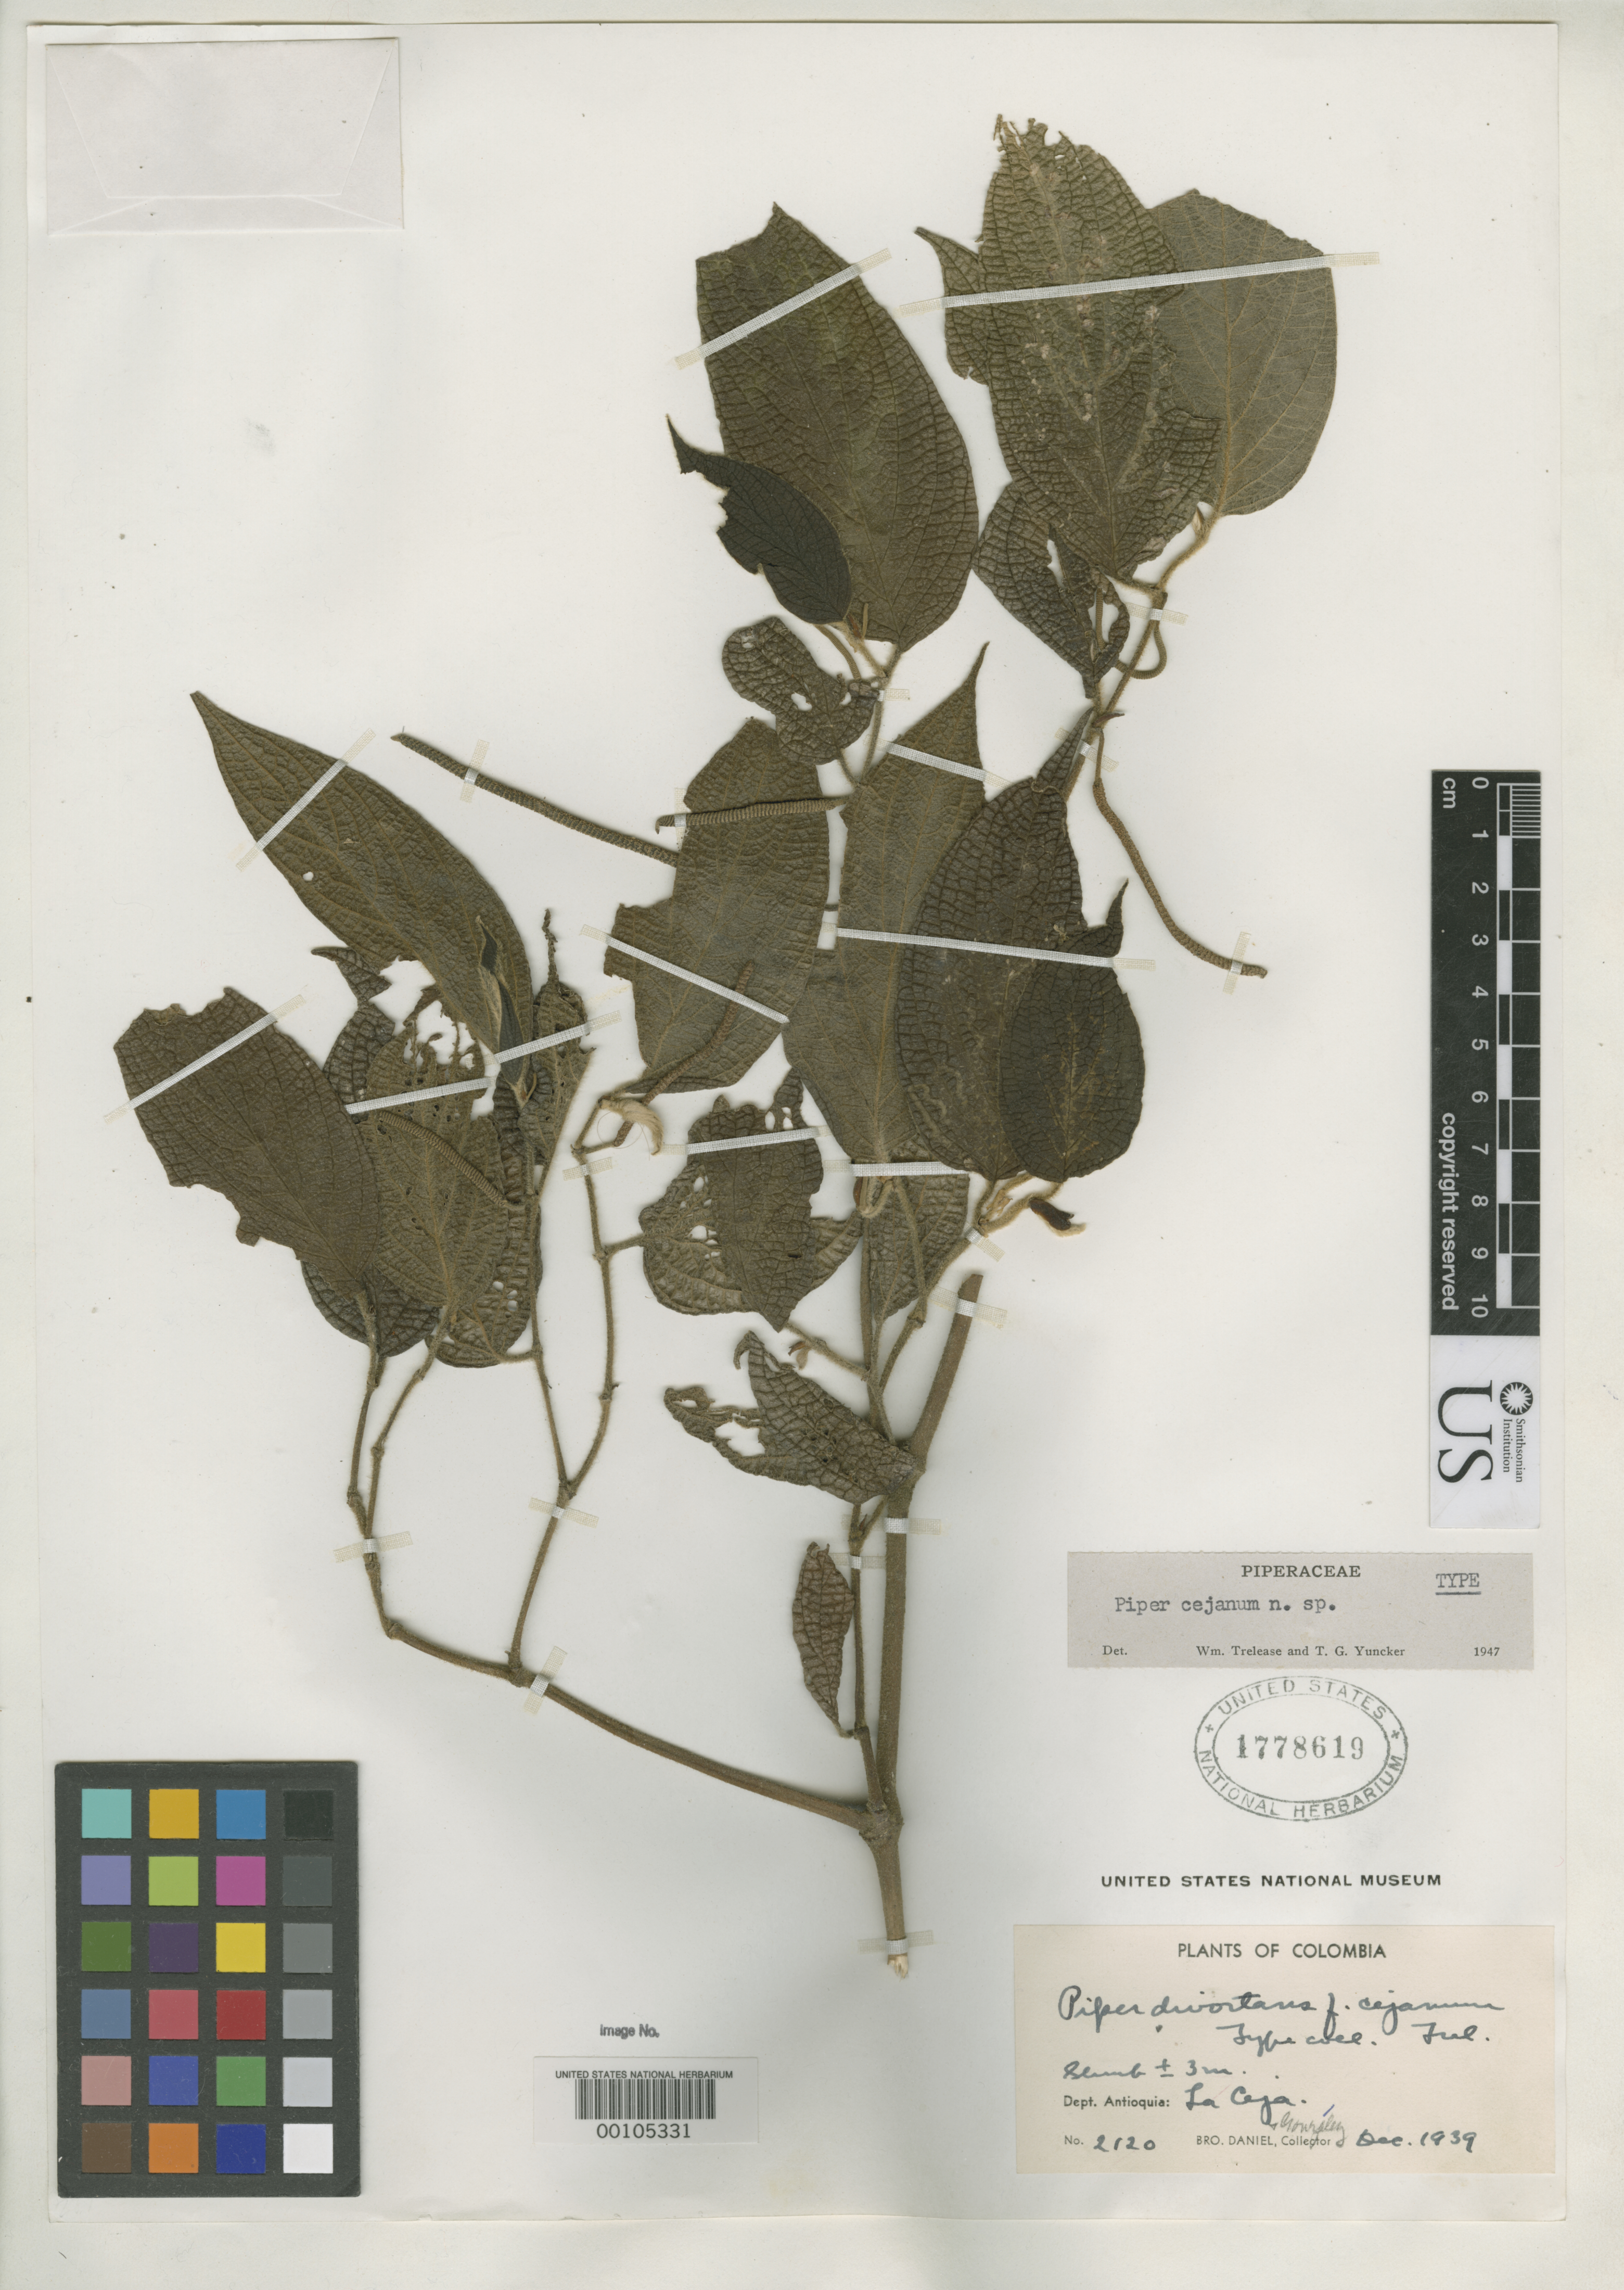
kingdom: Plantae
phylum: Tracheophyta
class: Magnoliopsida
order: Piperales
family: Piperaceae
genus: Piper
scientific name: Piper cejanum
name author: Trel. & Yunck.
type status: Holotype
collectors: Bro. Daniel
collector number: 2120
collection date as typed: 06 Dec 1939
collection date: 1939-12-06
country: Colombia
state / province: Antioquia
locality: La Ceja.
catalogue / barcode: US 1778619